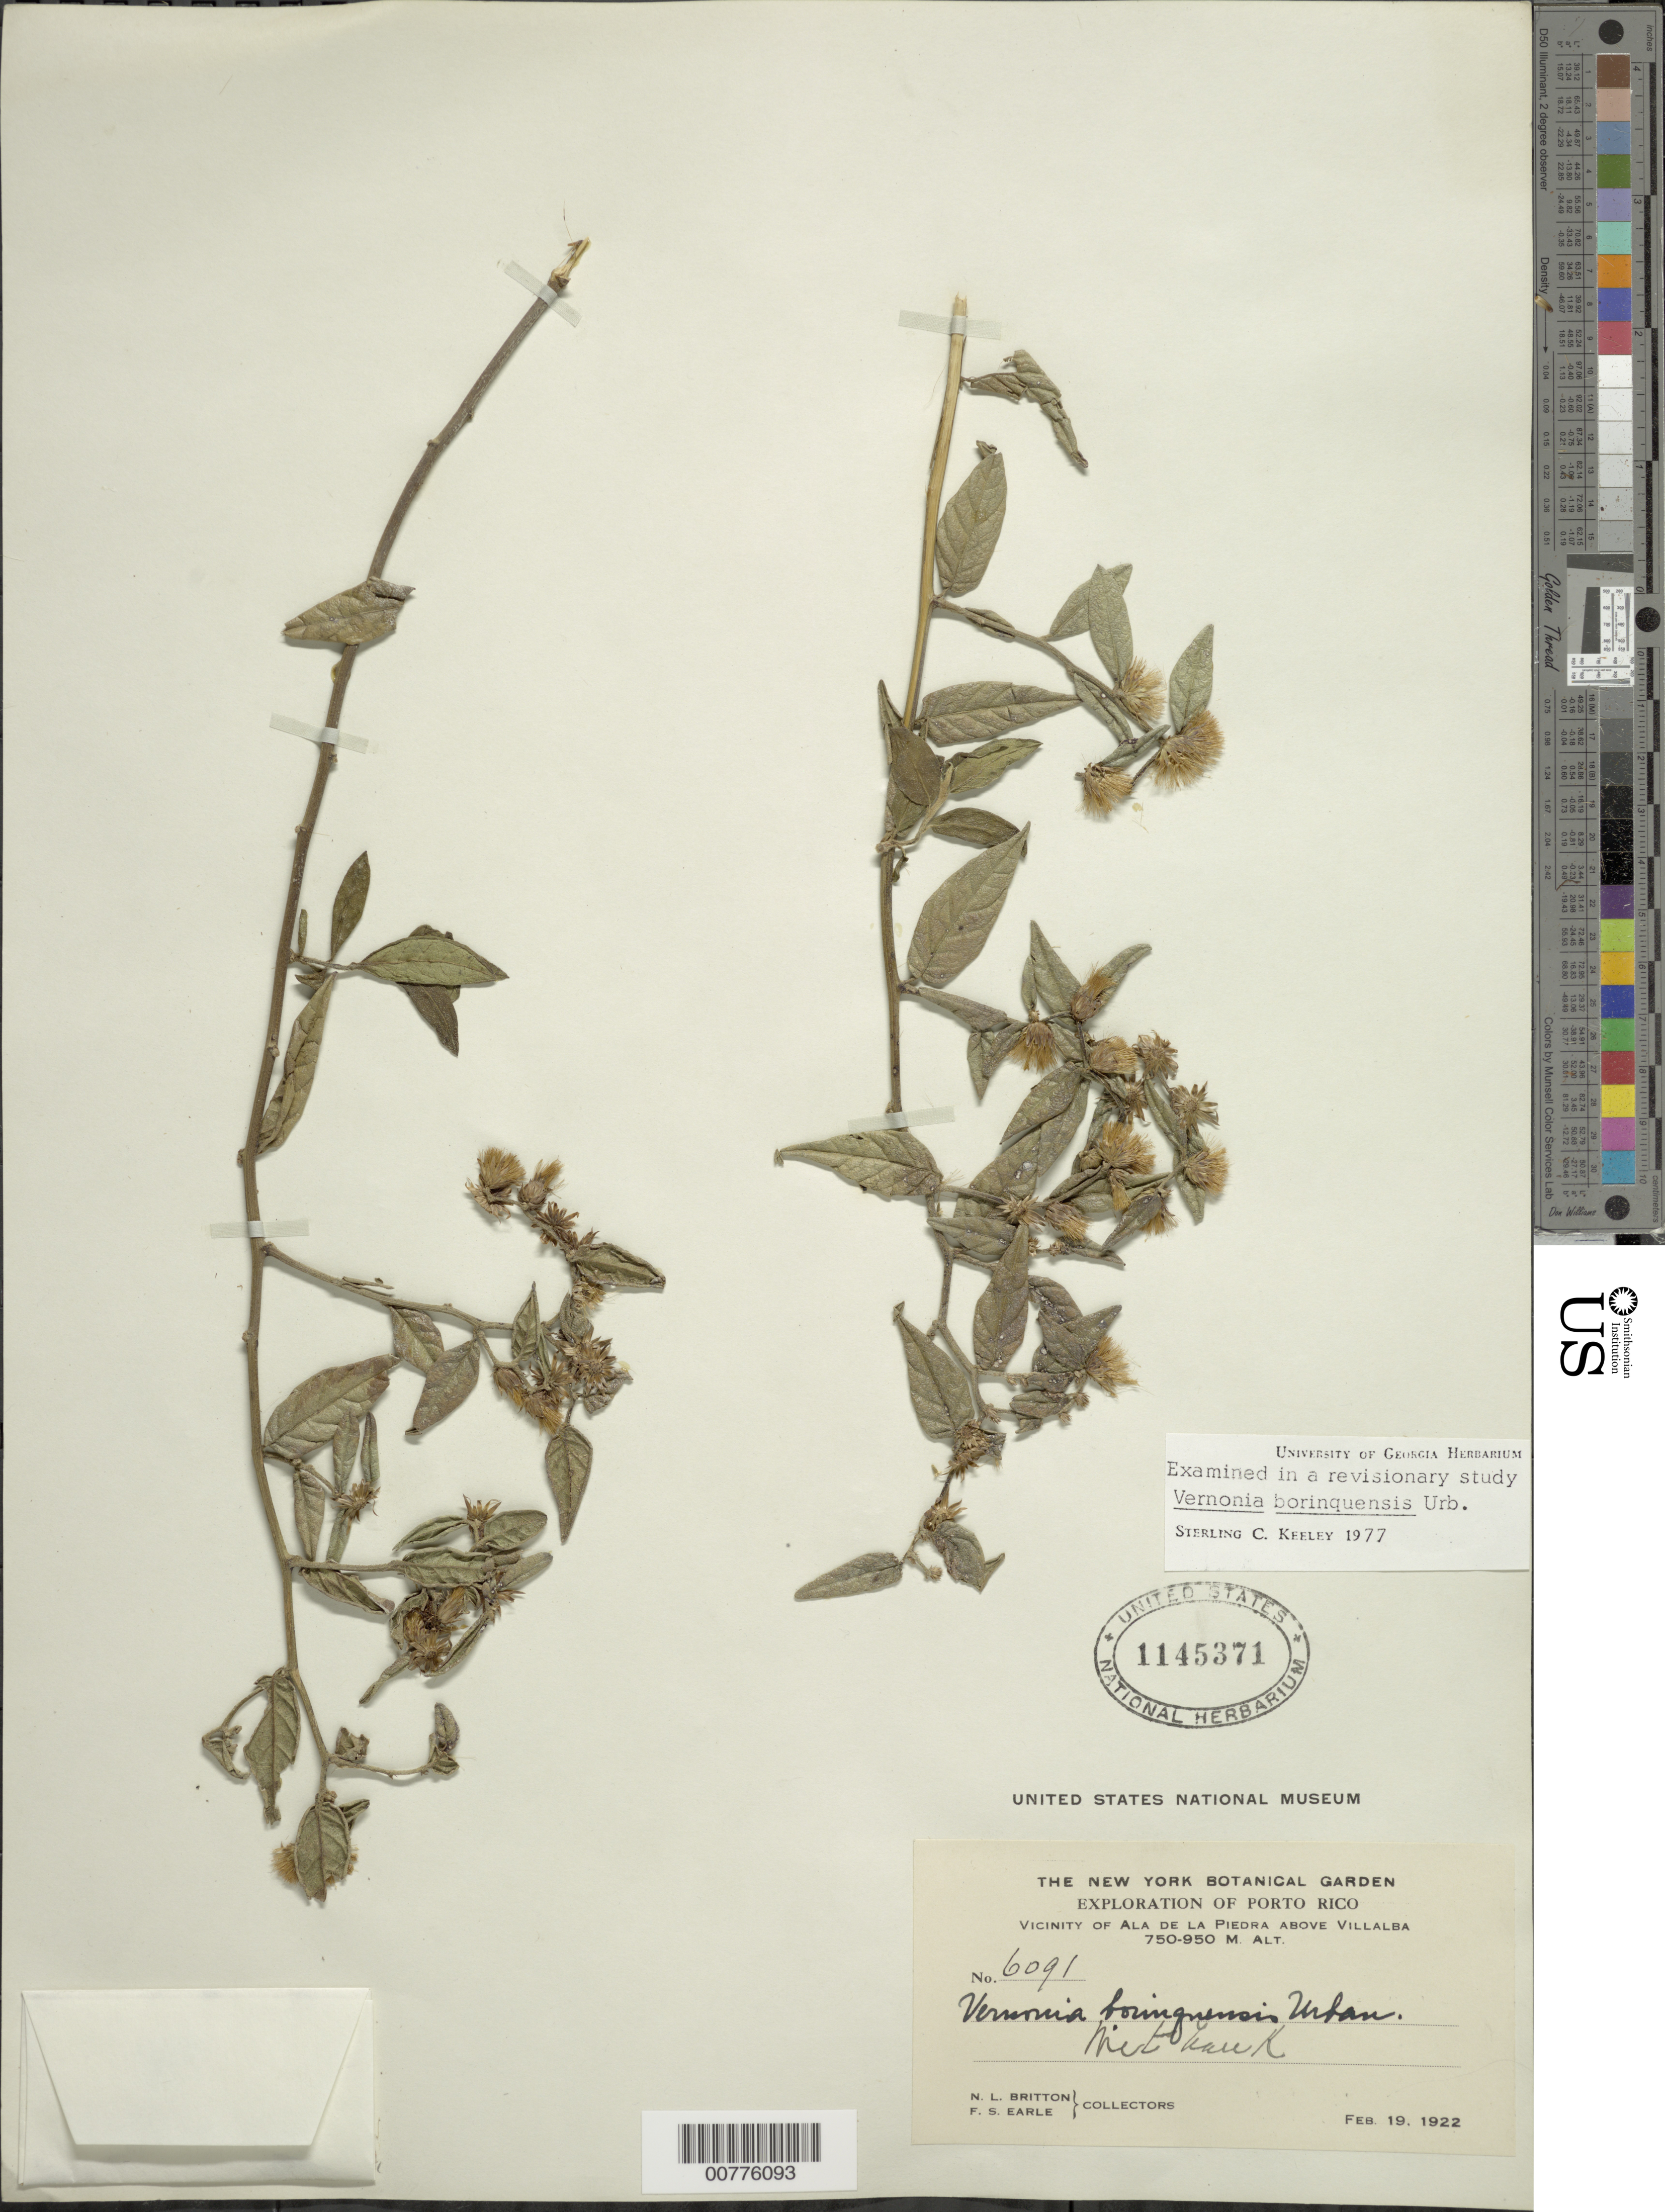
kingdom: Plantae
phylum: Tracheophyta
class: Magnoliopsida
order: Asterales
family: Asteraceae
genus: Lepidaploa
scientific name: Lepidaploa borinquensis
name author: (Urb.) H. Rob.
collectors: N. Britton & F. S. Earle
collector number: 6091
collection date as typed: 19 Feb 1922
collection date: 1922-02-19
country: Puerto Rico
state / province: Villalba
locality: Vicinity of Ala de la Piedra, above Villalba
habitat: Wet bank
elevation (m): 750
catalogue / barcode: US 1145371